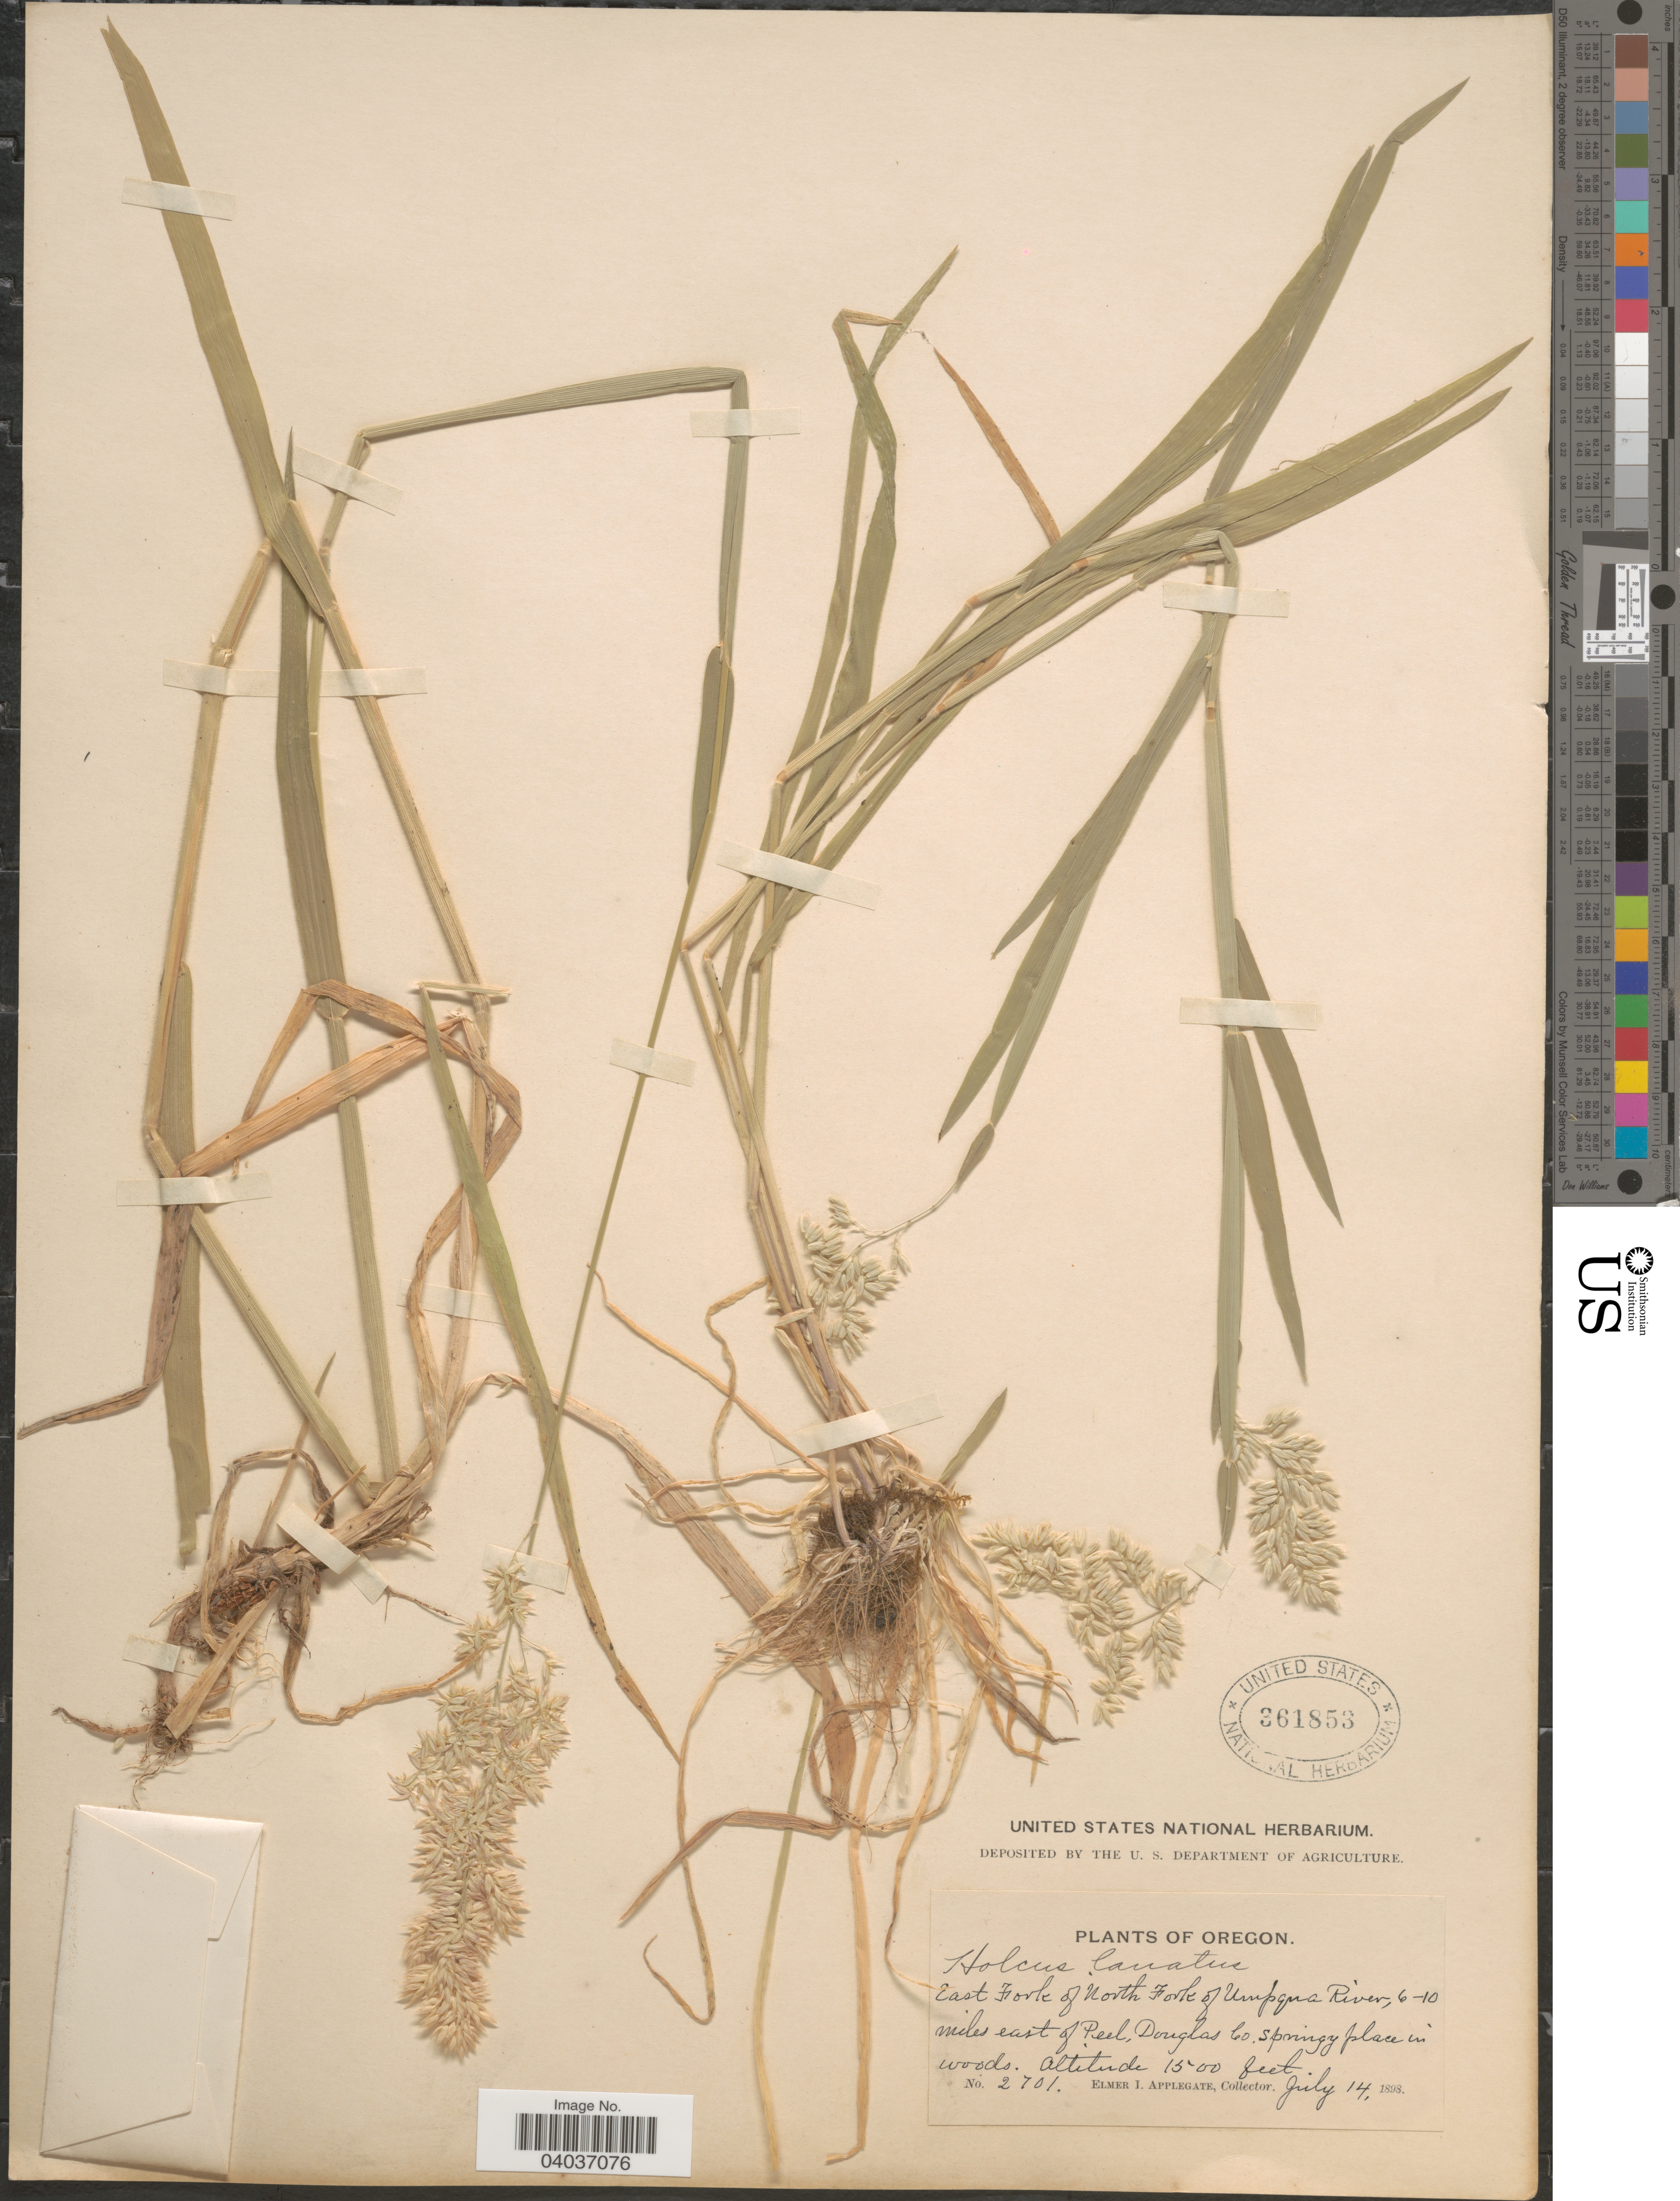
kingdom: Plantae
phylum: Tracheophyta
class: Liliopsida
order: Poales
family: Poaceae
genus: Holcus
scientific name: Holcus lanatus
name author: L.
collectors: E. I. Applegate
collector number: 2701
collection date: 1898-07-14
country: United States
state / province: Oregon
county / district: Douglas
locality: East Fork of North Fork of Umpqua River, 6-10 miles east of Peel, Douglas Co.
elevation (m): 457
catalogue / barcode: US 361853